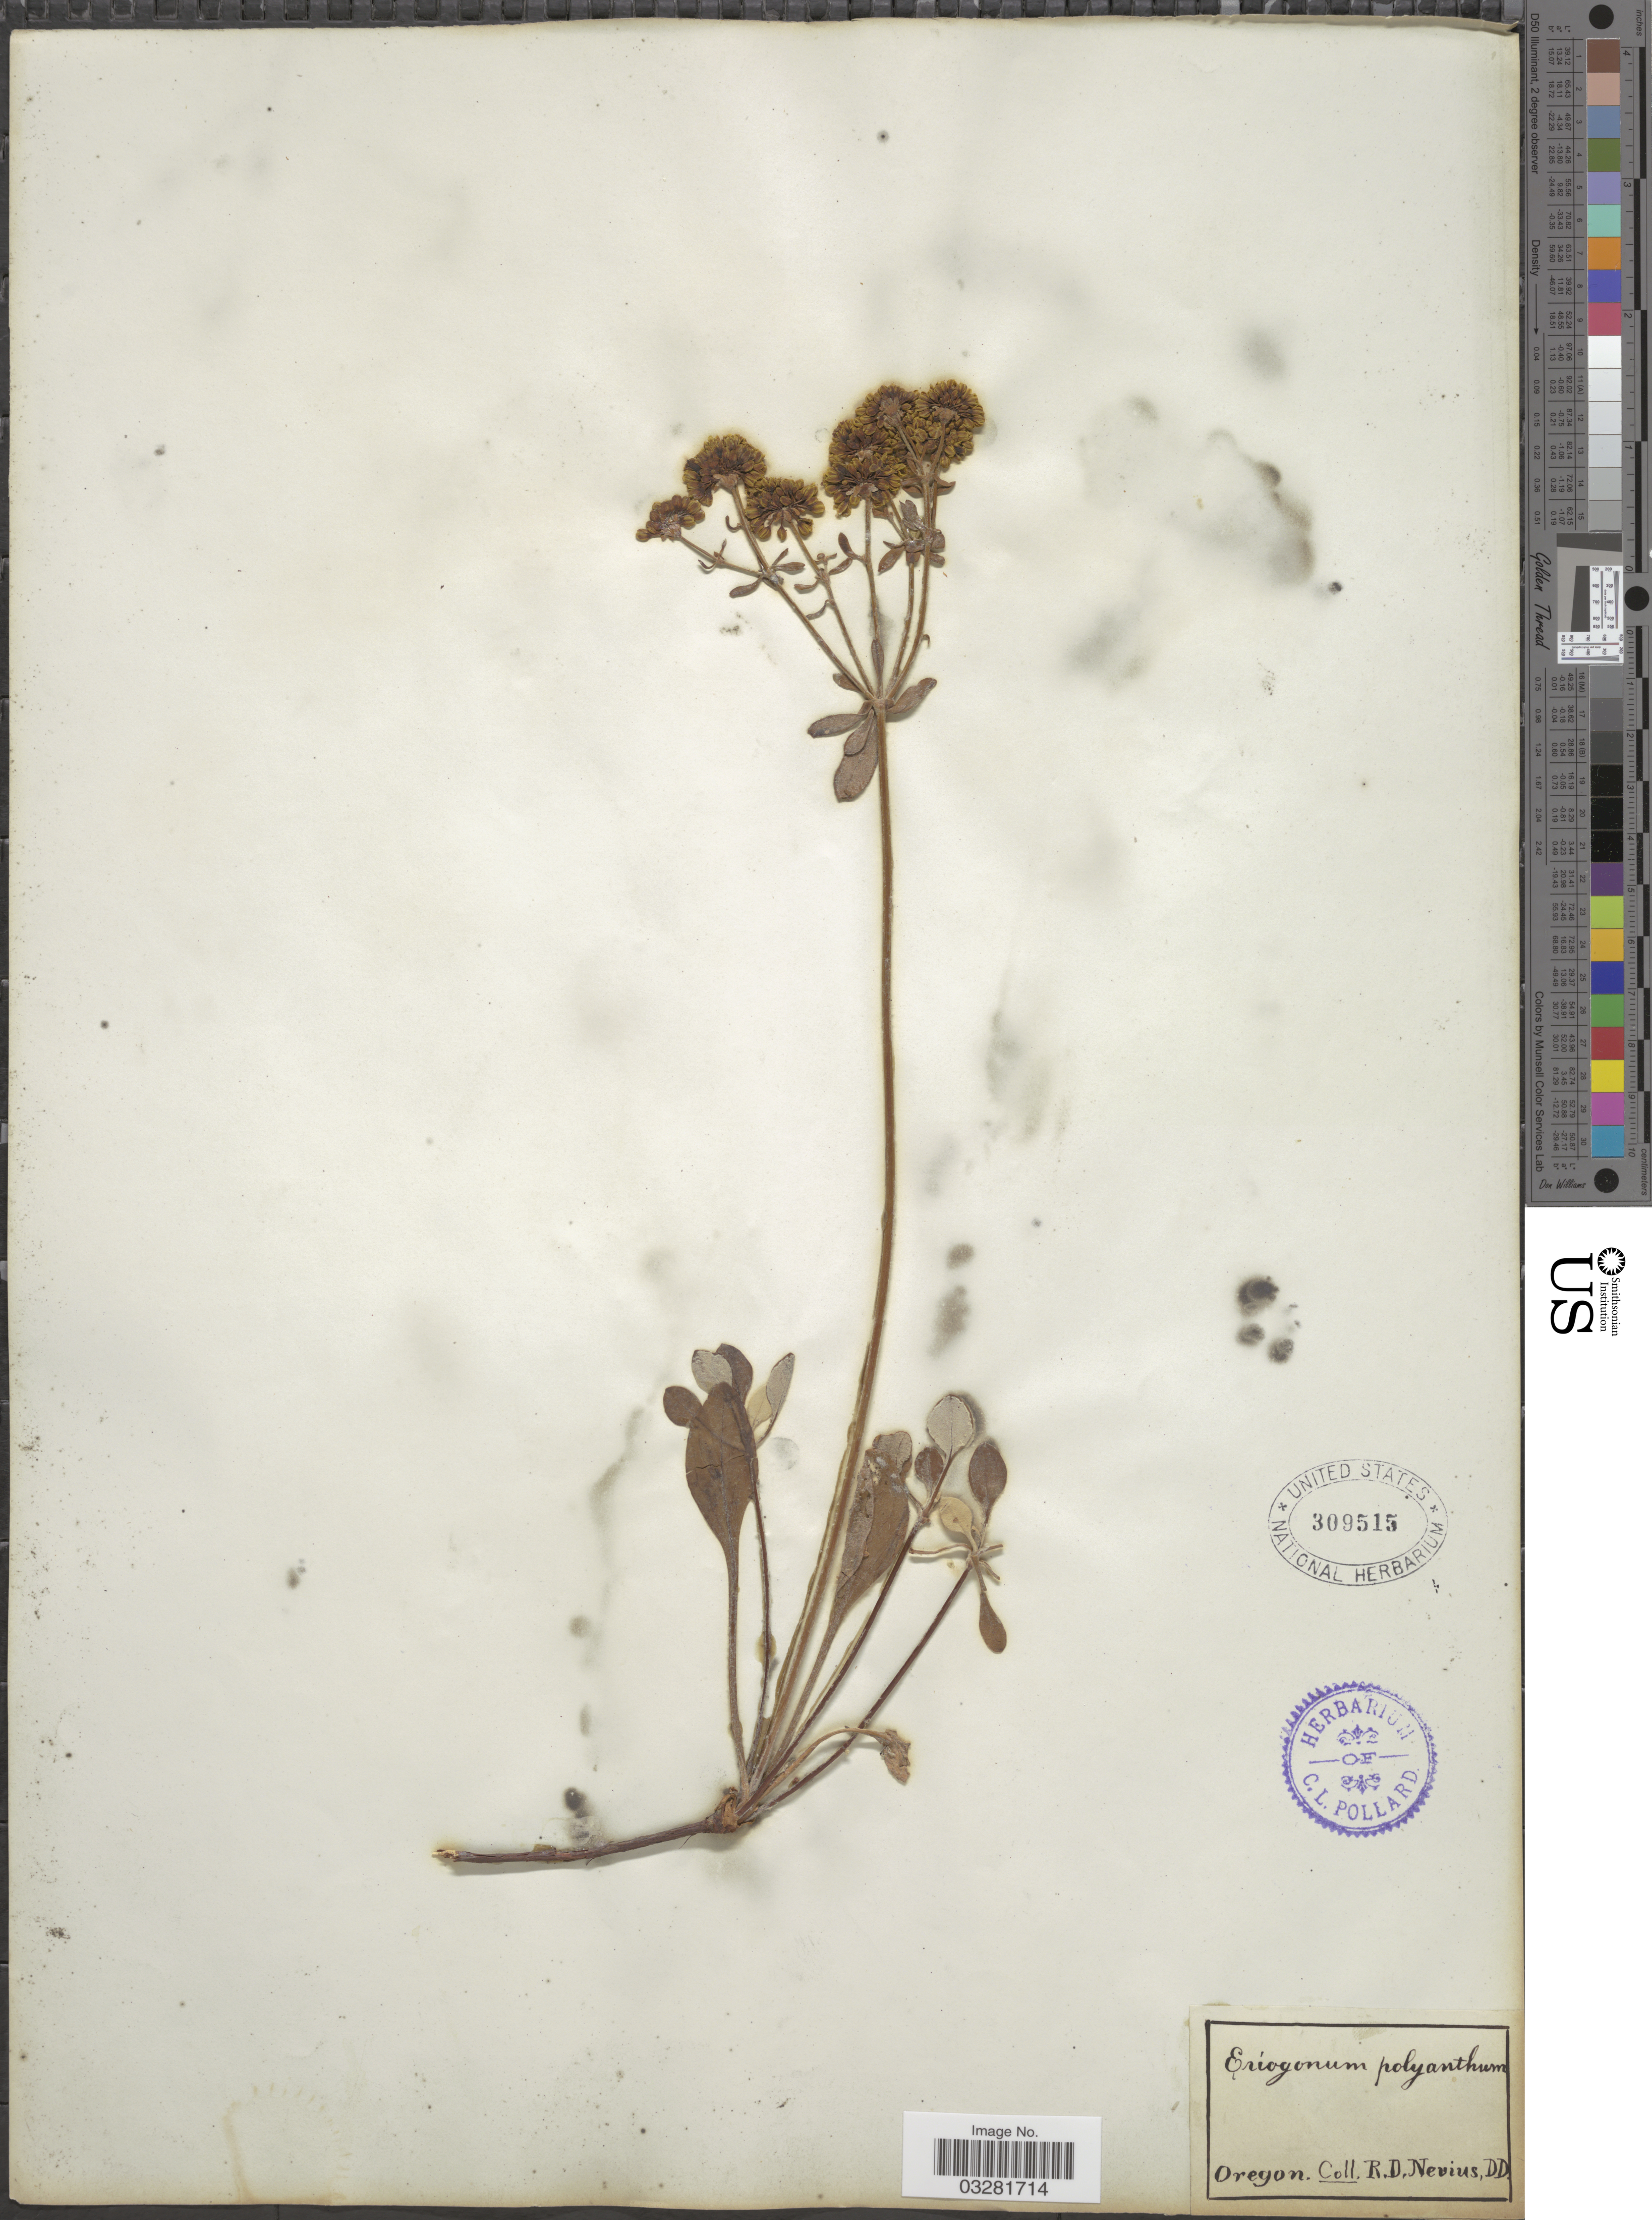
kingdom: Plantae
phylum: Tracheophyta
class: Magnoliopsida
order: Caryophyllales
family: Polygonaceae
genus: Eriogonum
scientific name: Eriogonum umbellatum var. stellatum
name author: (Benth.) M.E. Jones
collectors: R. Nevius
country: United States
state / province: Oregon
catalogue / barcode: US 309515